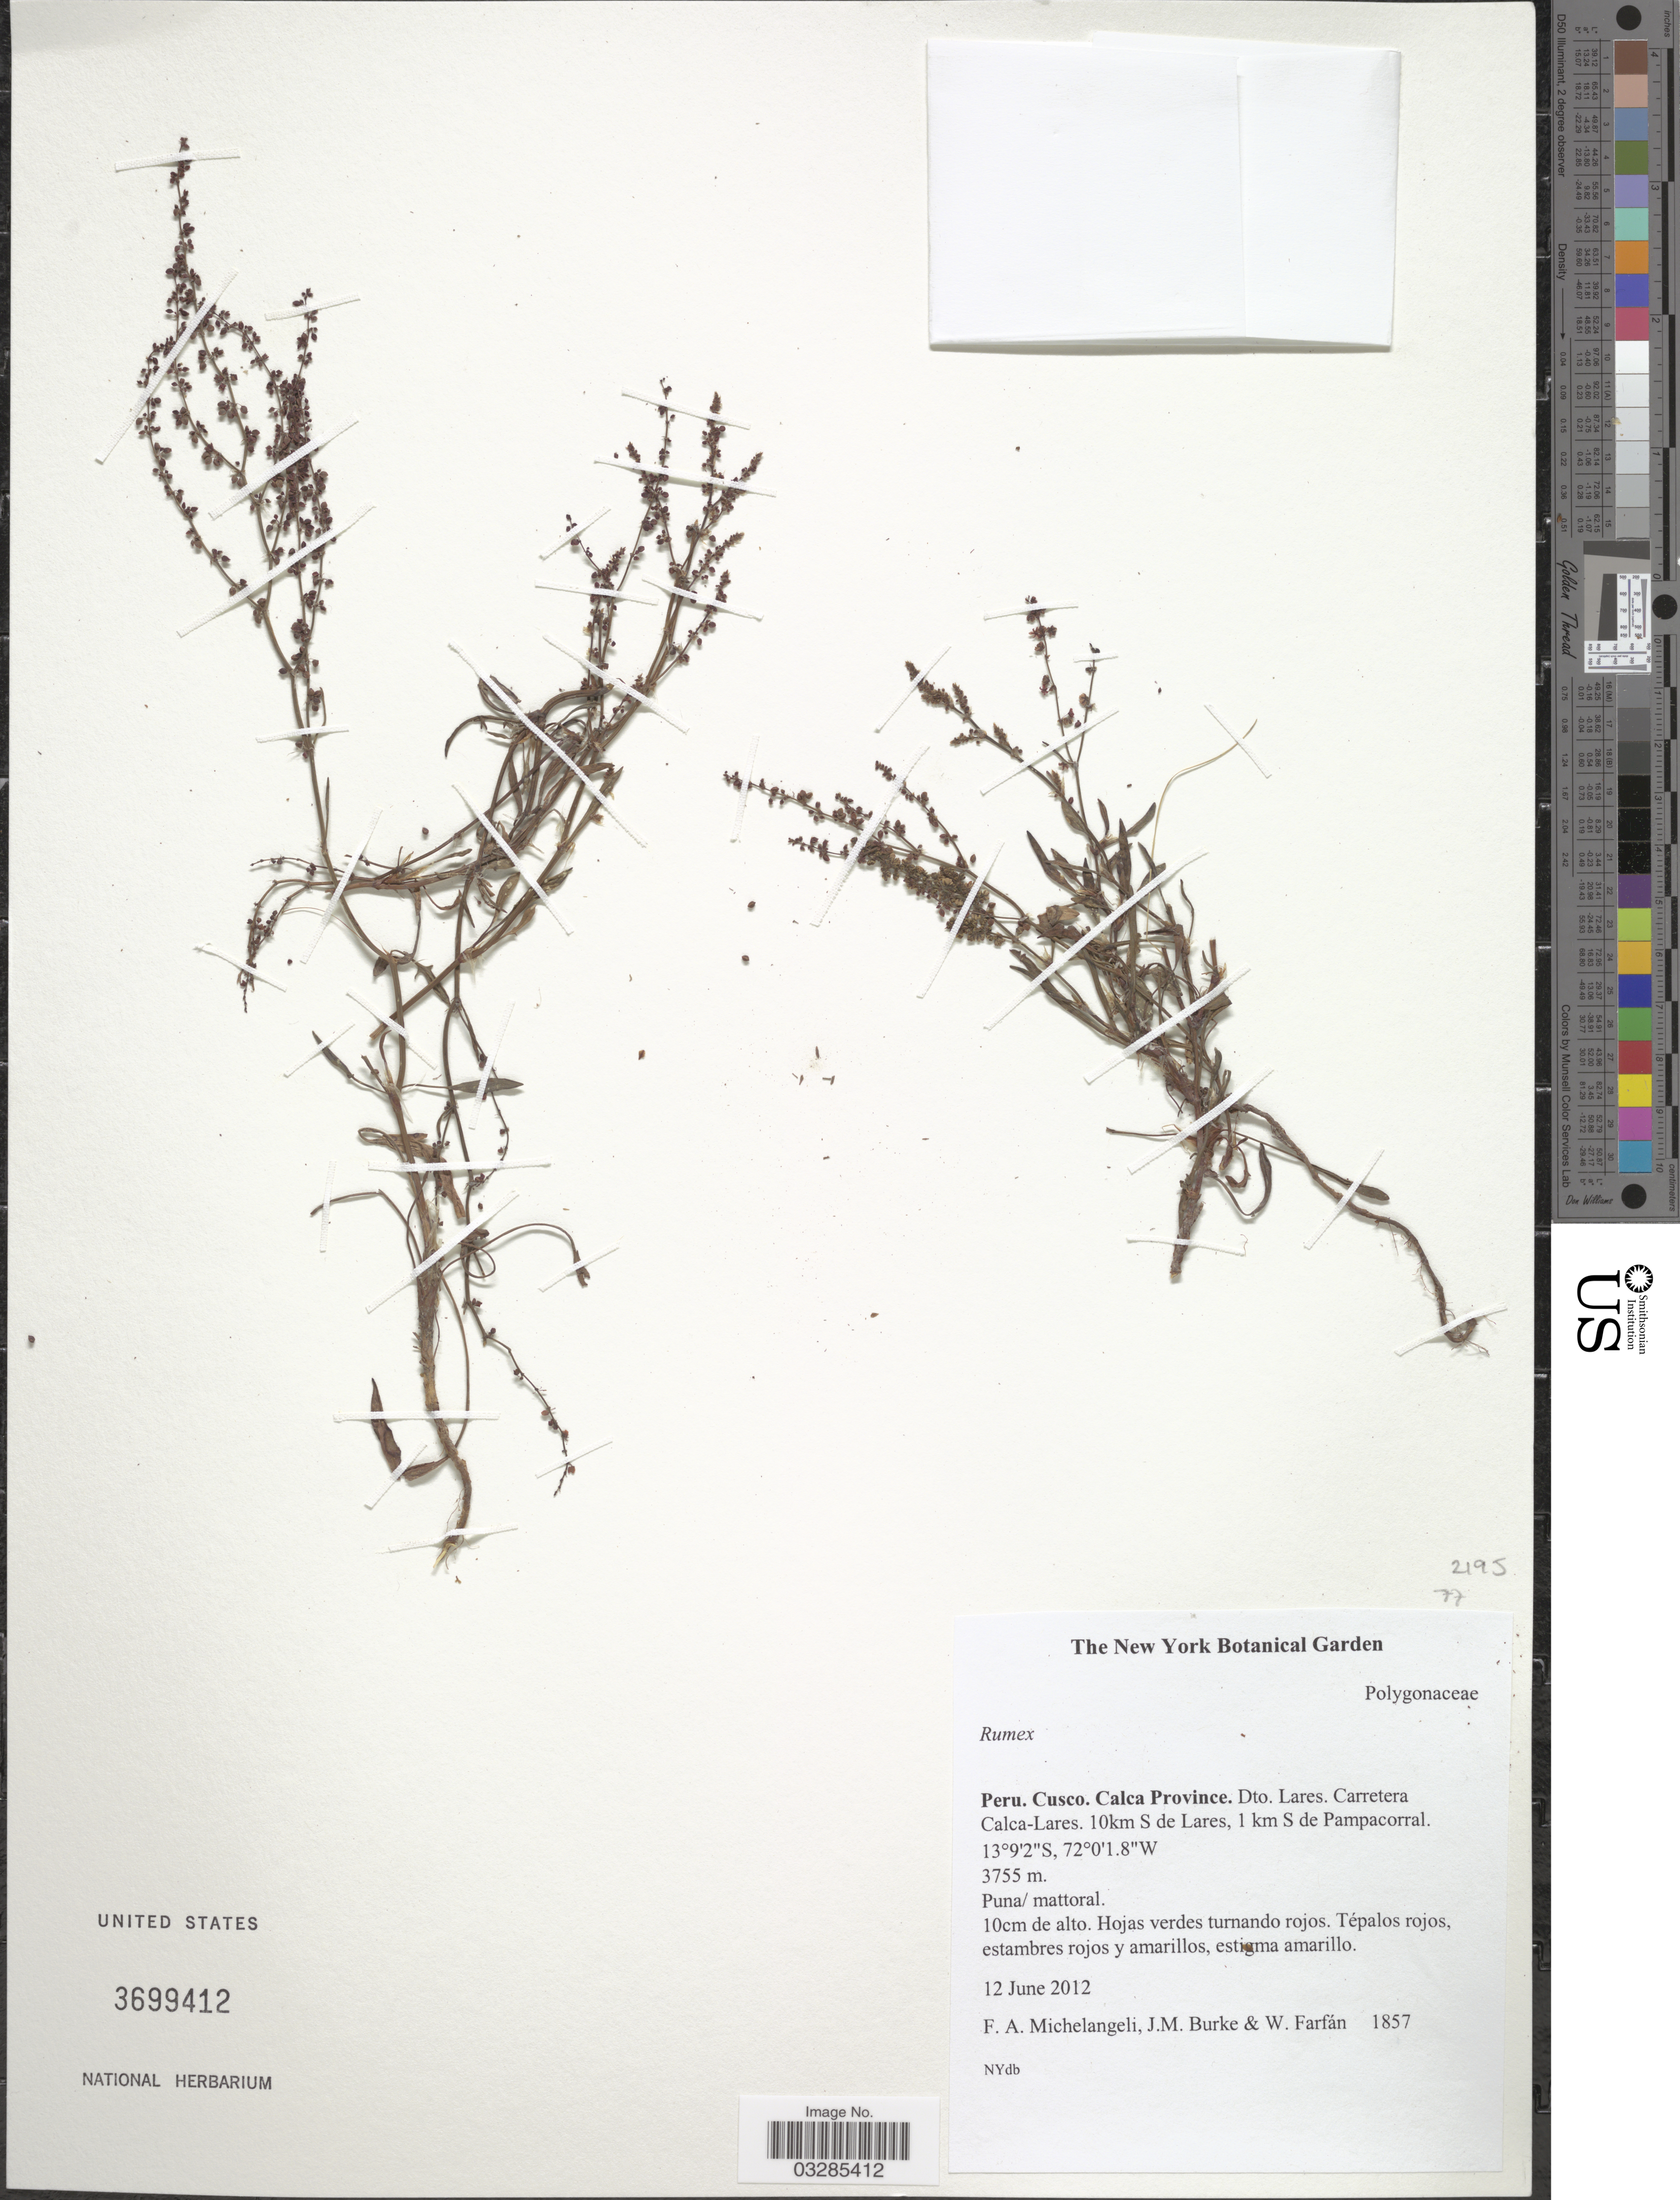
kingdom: Plantae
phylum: Tracheophyta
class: Magnoliopsida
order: Caryophyllales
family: Polygonaceae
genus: Rumex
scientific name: Rumex sp.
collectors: F. A. Michelangeli, Jac. M. Burke & W. Farfán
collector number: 1857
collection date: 2012-06-12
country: Peru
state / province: Cusco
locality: Calca Province. Dto. Lares. Carretera Calca-Lares. 10km S de Lares, 1 km S de Pampacorral.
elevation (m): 3755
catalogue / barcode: US 3699412